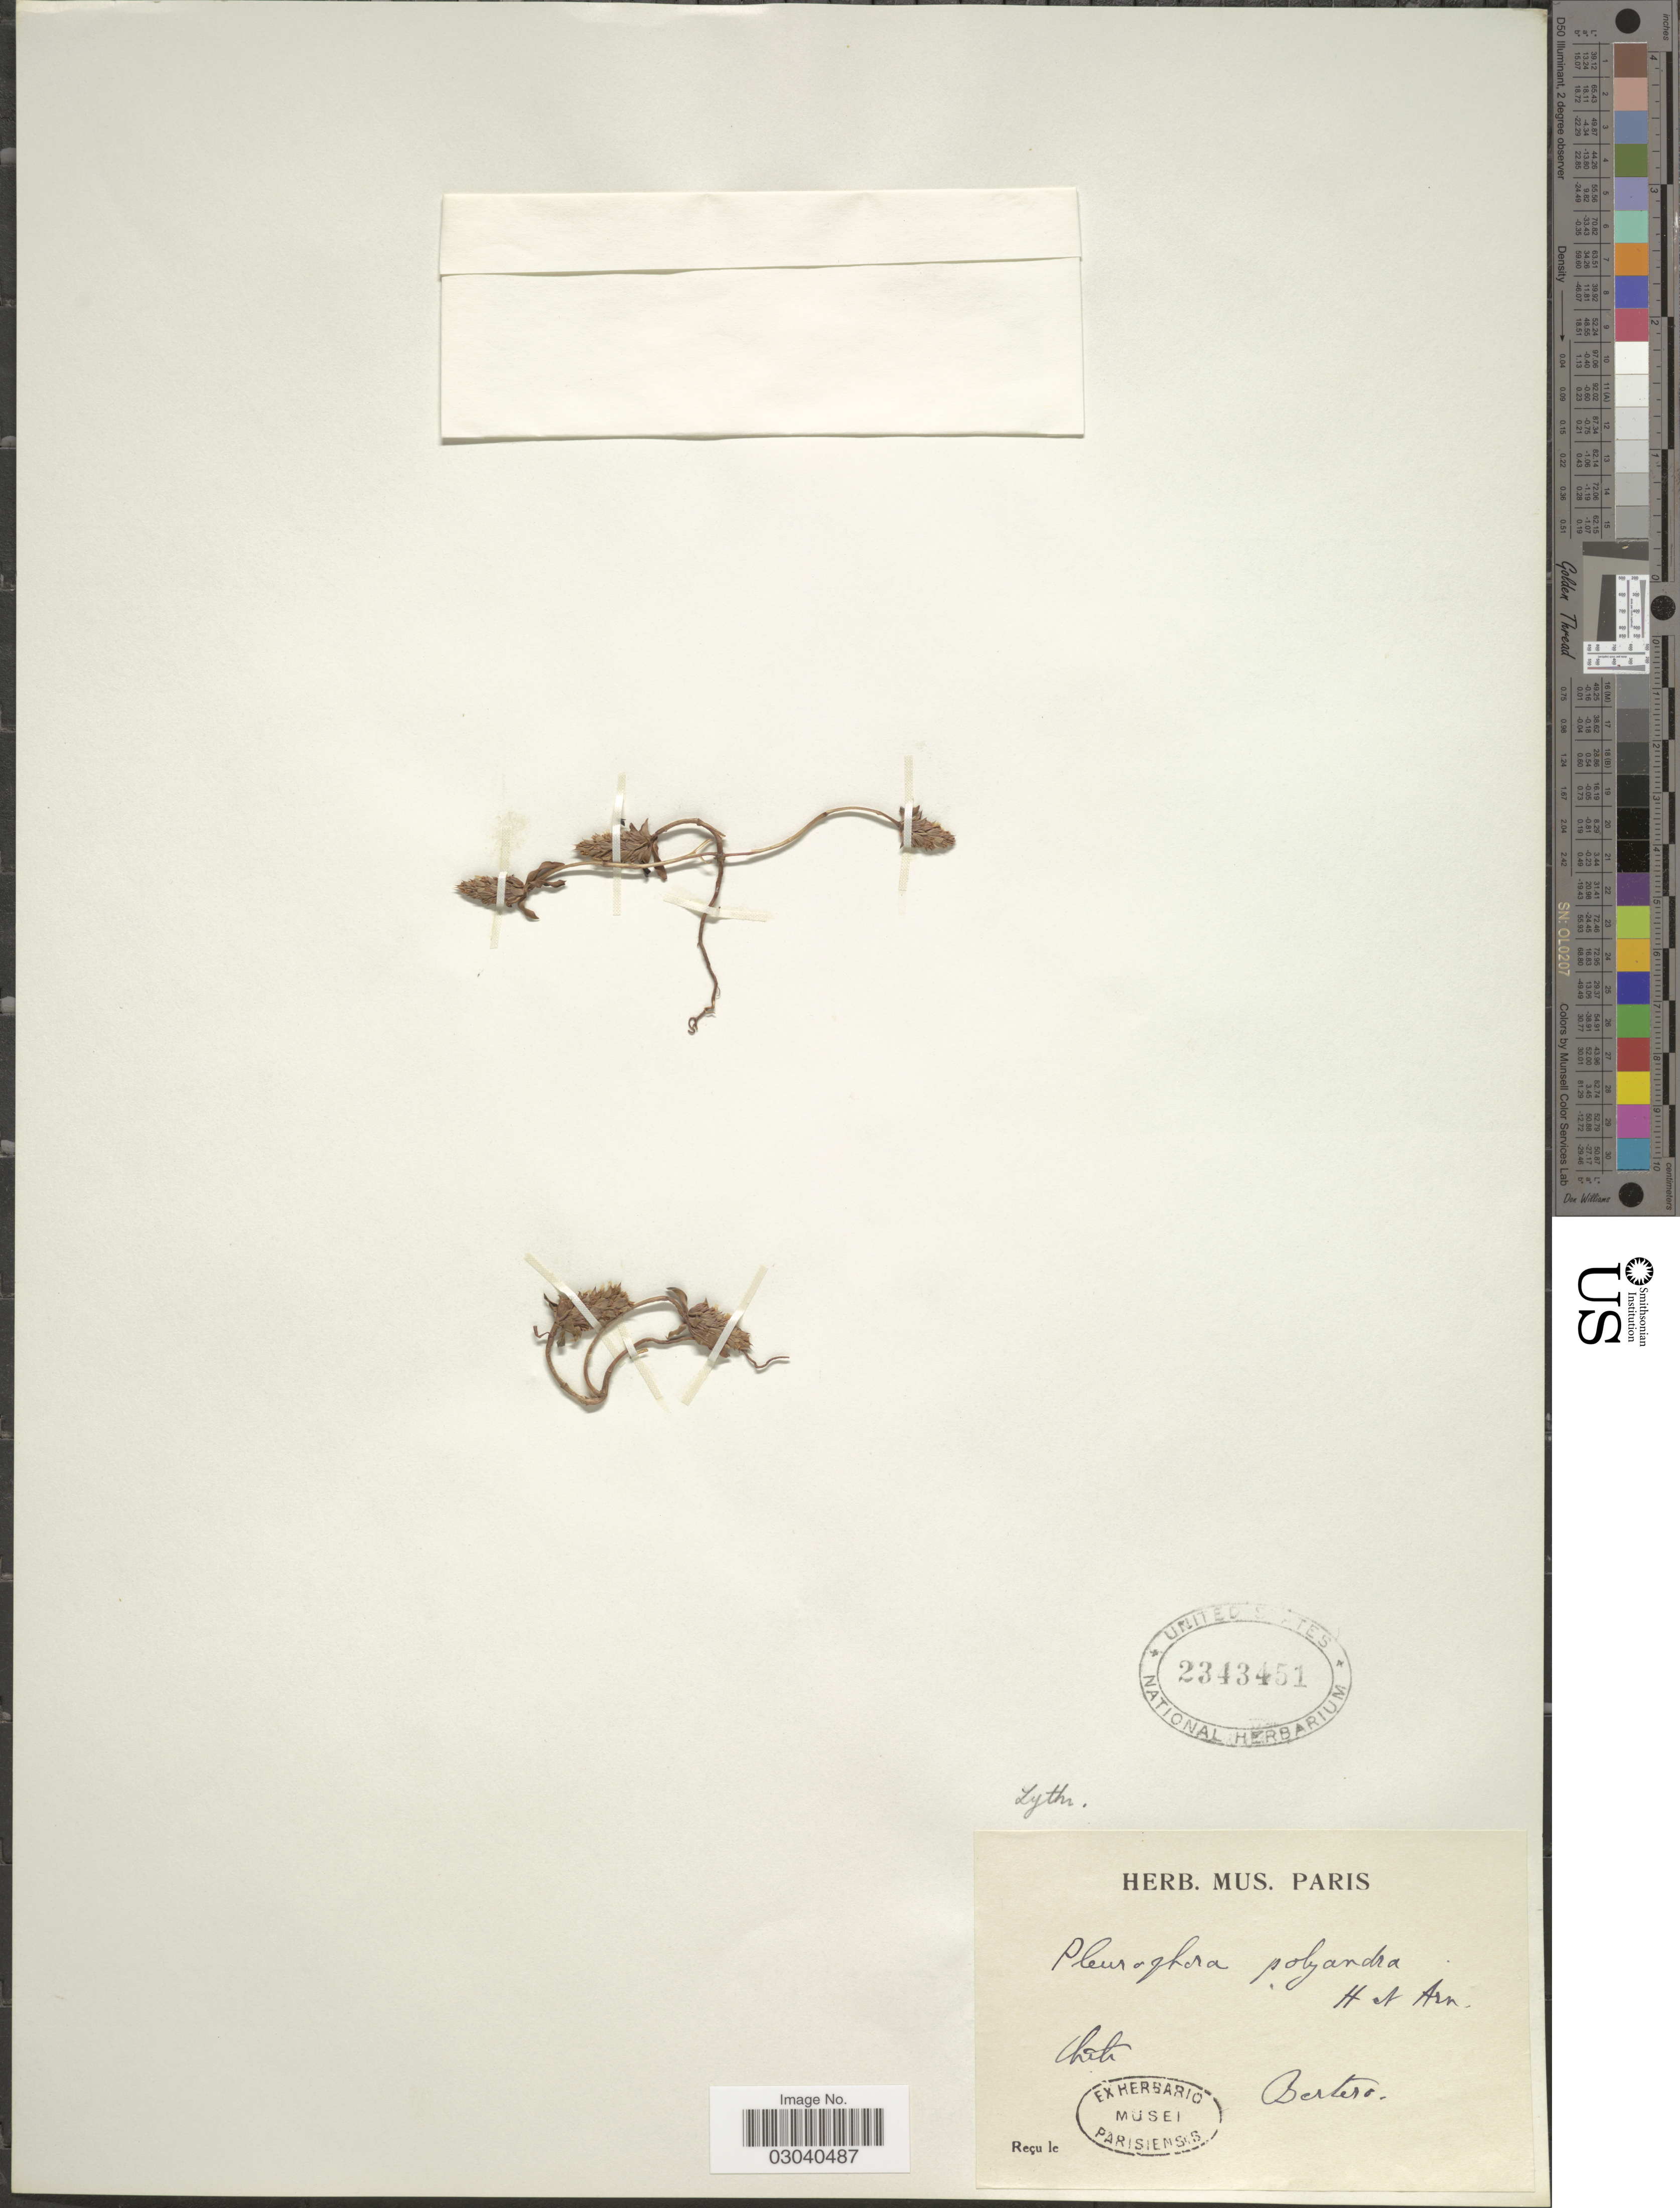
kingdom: Plantae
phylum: Tracheophyta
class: Magnoliopsida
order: Myrtales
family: Lythraceae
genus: Pleurophora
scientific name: Pleurophora polyandra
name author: Hook. & Arn.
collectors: Bertero, --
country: Chile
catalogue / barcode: US 2343451